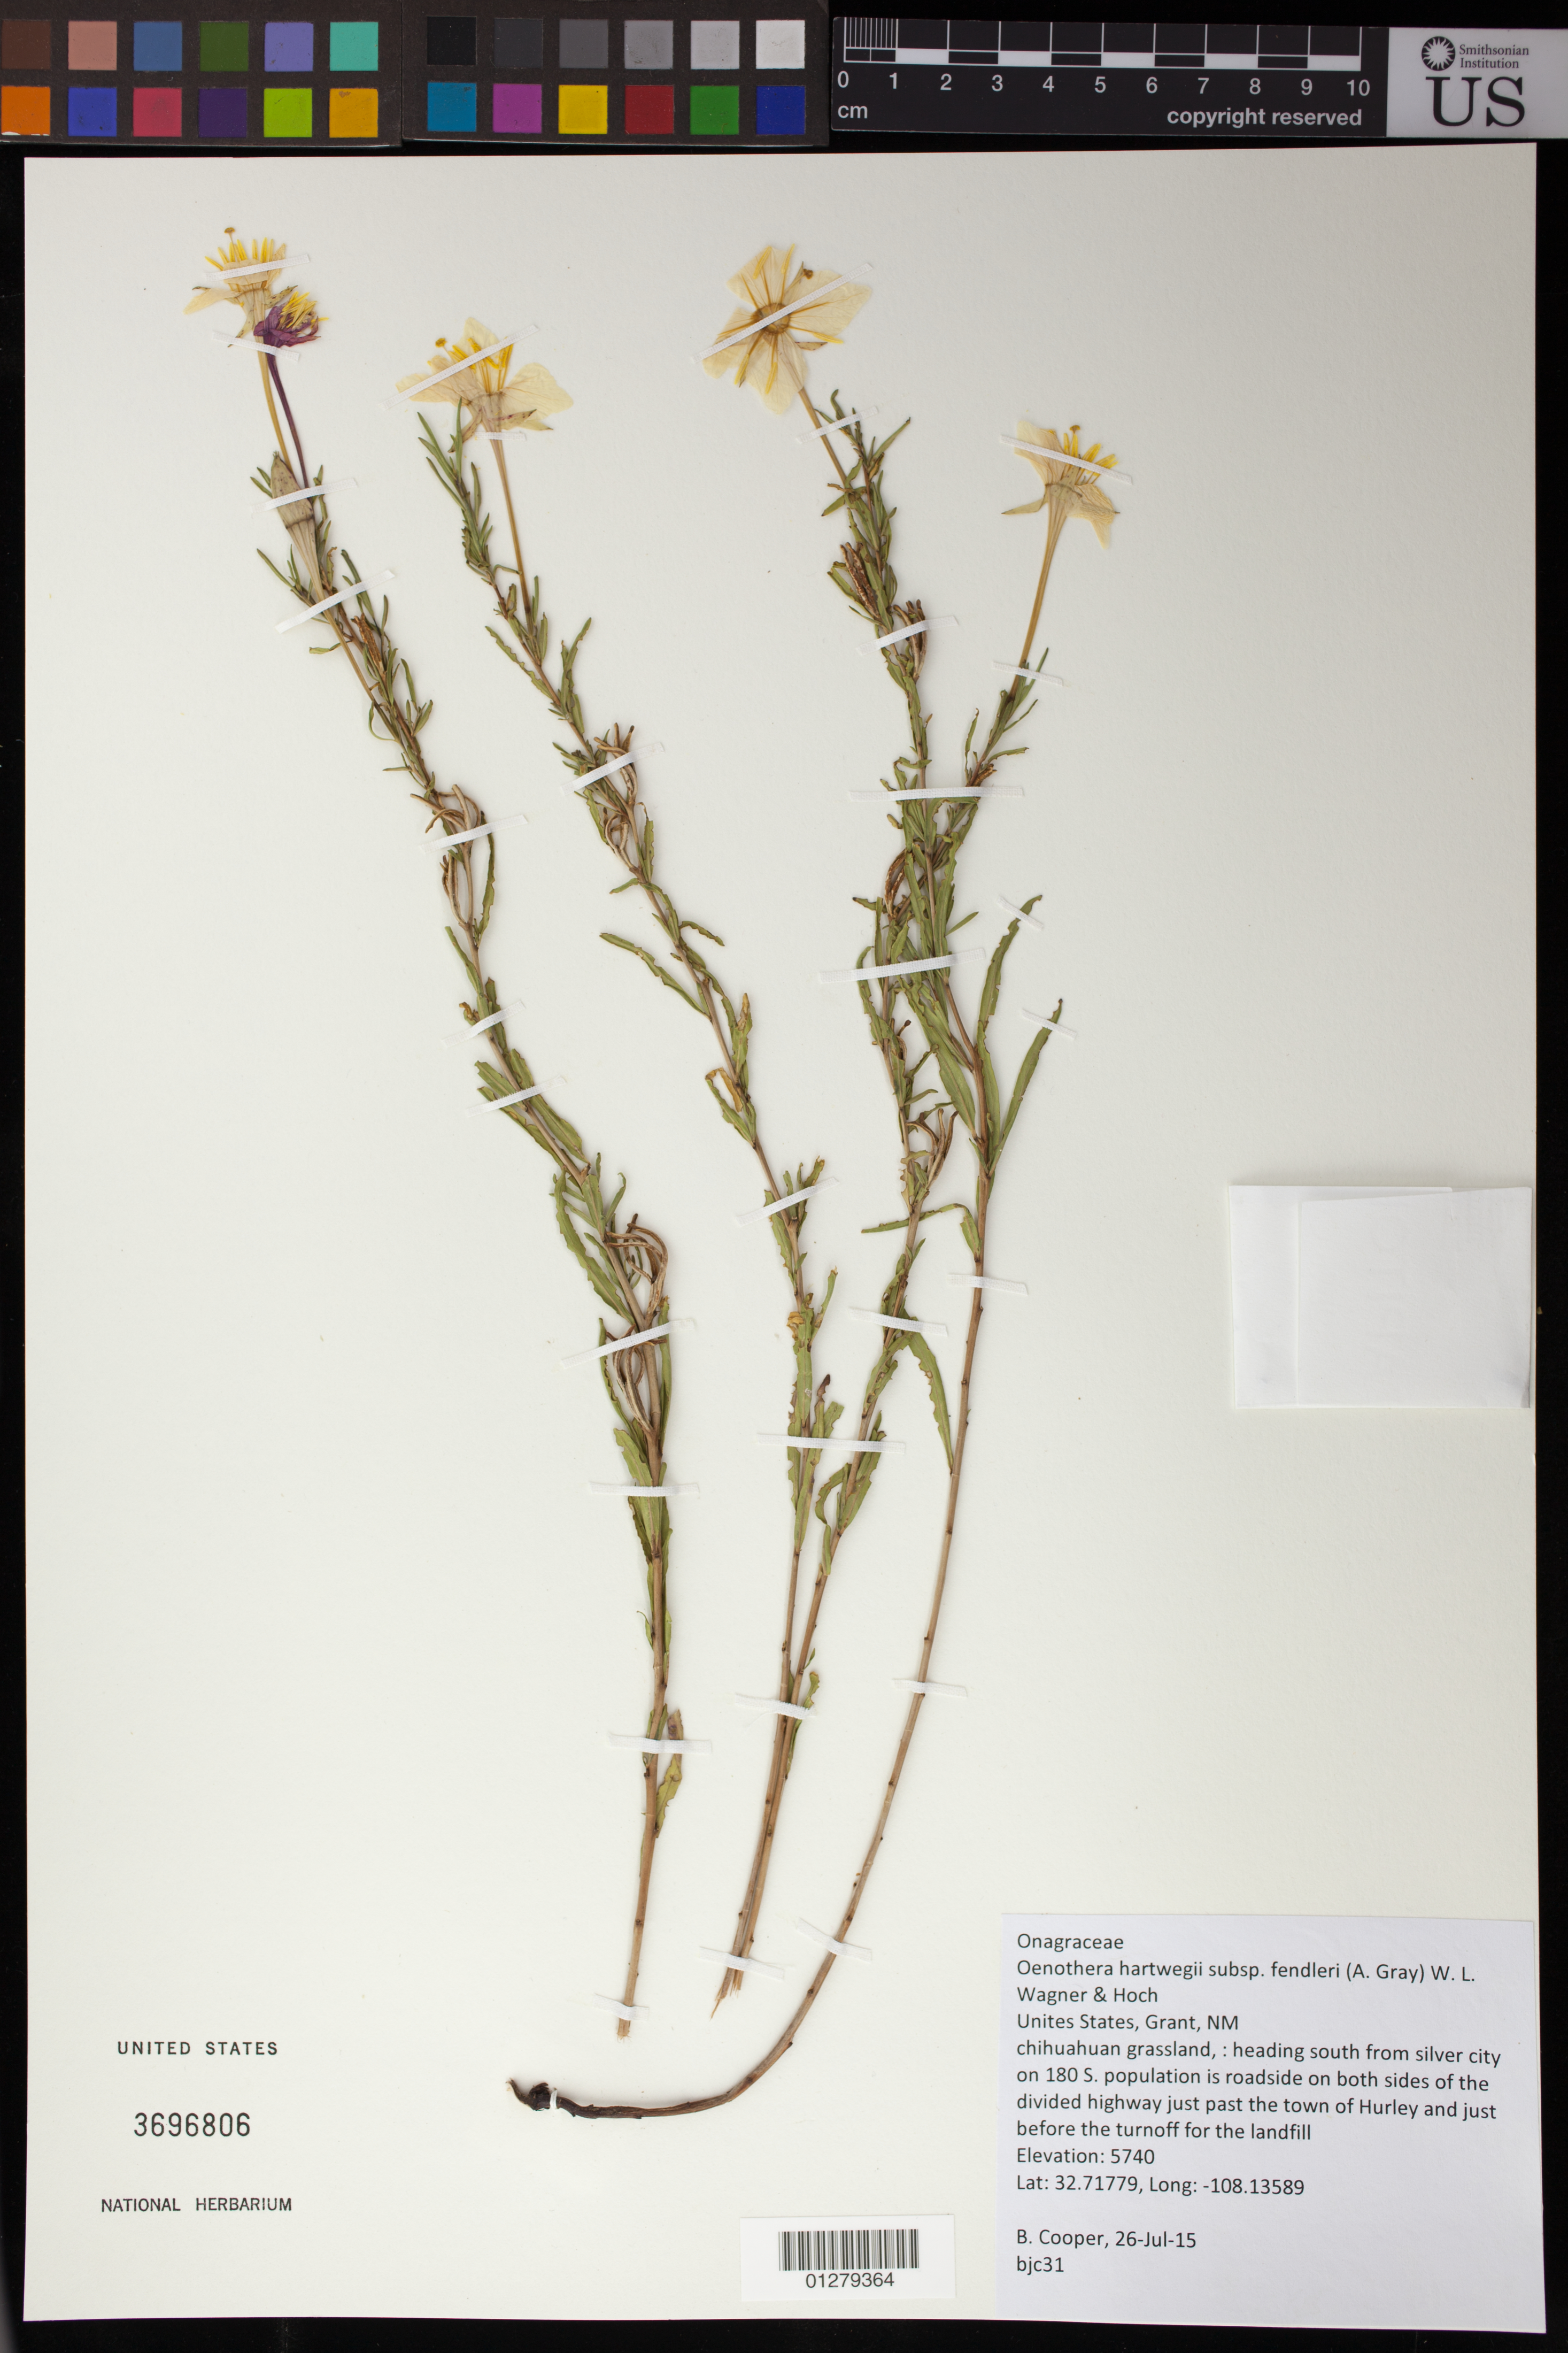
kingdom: Plantae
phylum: Tracheophyta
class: Magnoliopsida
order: Myrtales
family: Onagraceae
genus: Oenothera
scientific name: Oenothera hartwegii subsp. fendleri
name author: (A. Gray) W.L. Wagner & Hoch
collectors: B. J. Cooper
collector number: BJC 31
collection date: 2015-07-26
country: United States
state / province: New Mexico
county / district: Grant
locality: South of Silver City on 180 S, along roadside on both sides of the divided highway just past the town of Hurley and just before the turnoff for the landfill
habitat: Chihuahuan grassland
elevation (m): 5740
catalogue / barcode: US 3696806